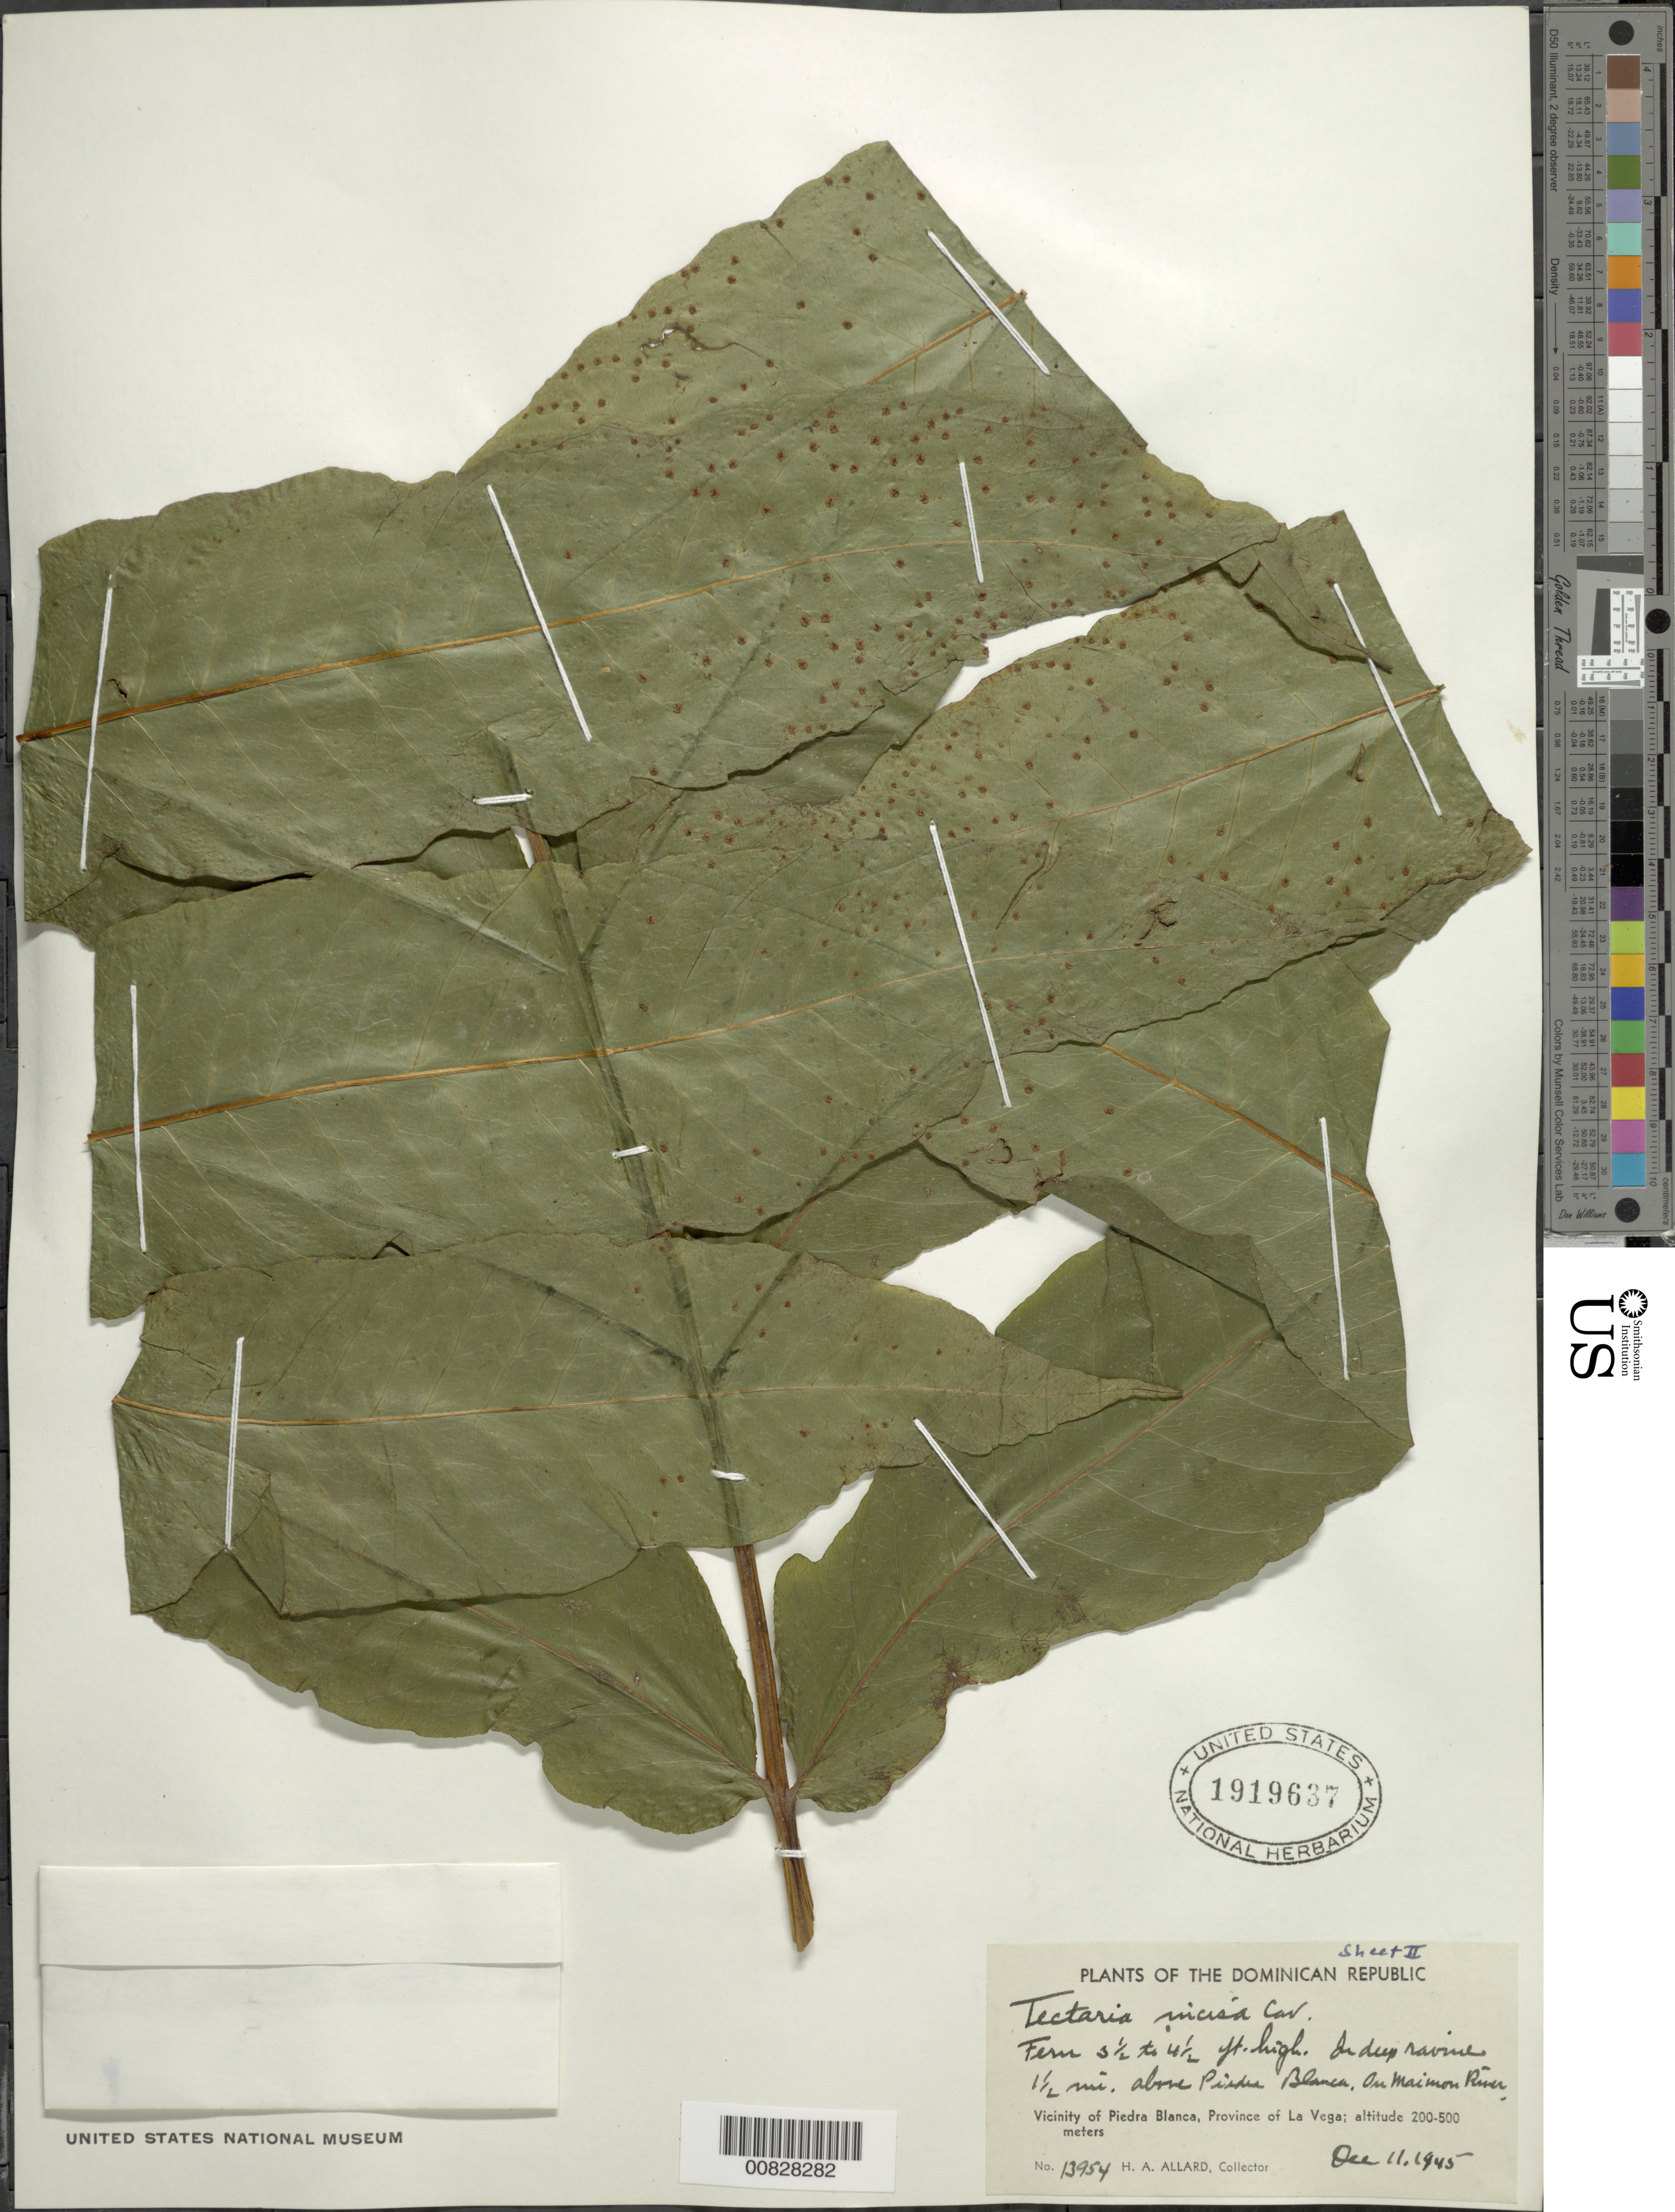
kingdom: Plantae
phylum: Tracheophyta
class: Polypodiopsida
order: Polypodiales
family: Tectariaceae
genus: Tectaria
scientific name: Tectaria incisa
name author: Cav.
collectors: H. A. Allard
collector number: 13954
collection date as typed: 11 Dec 1945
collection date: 1945-12-11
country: Dominican Republic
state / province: La Vega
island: Hispaniola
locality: Piedra Blanca, 1.5 miles above, on Maimon R.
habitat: Deep ravine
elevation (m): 200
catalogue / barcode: US 1919637